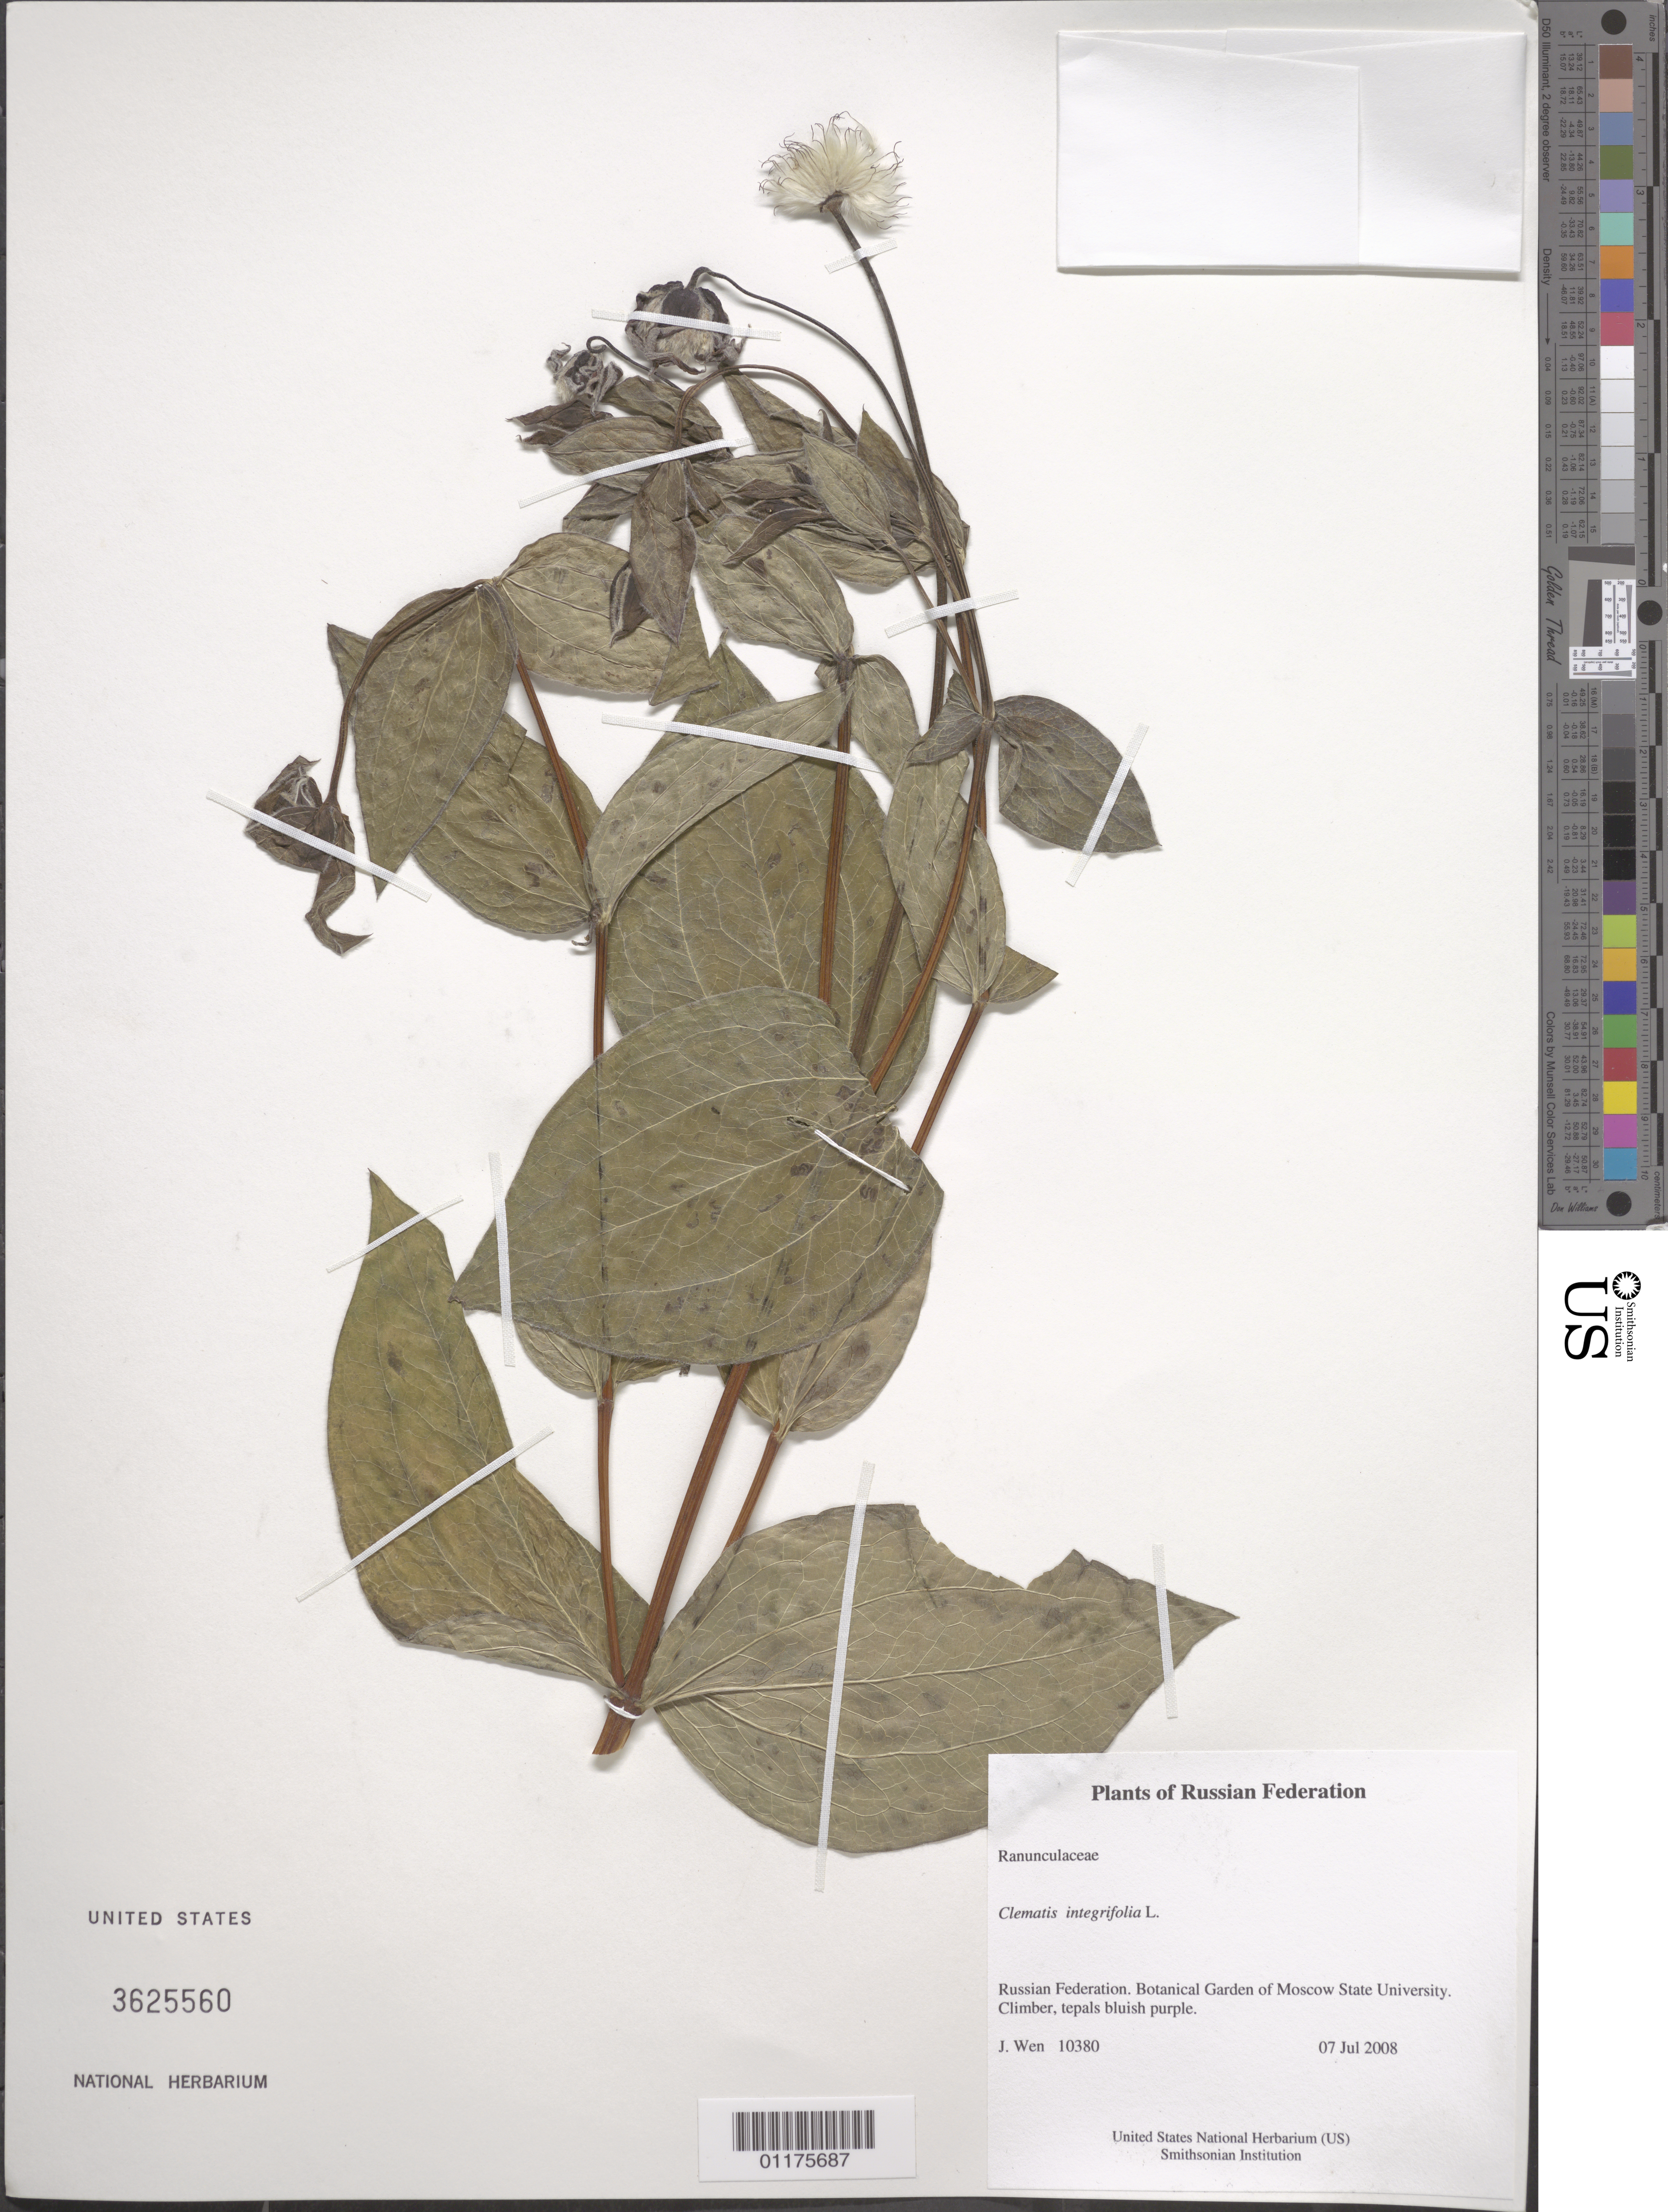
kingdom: Plantae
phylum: Tracheophyta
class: Magnoliopsida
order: Ranunculales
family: Ranunculaceae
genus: Clematis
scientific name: Clematis integrifolia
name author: L.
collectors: J. Wen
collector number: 10380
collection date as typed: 07 Jul 2008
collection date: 2008-07-07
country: Russian Federation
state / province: Moscow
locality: Botanical Garden of Moscow State University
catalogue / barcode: US 3625560